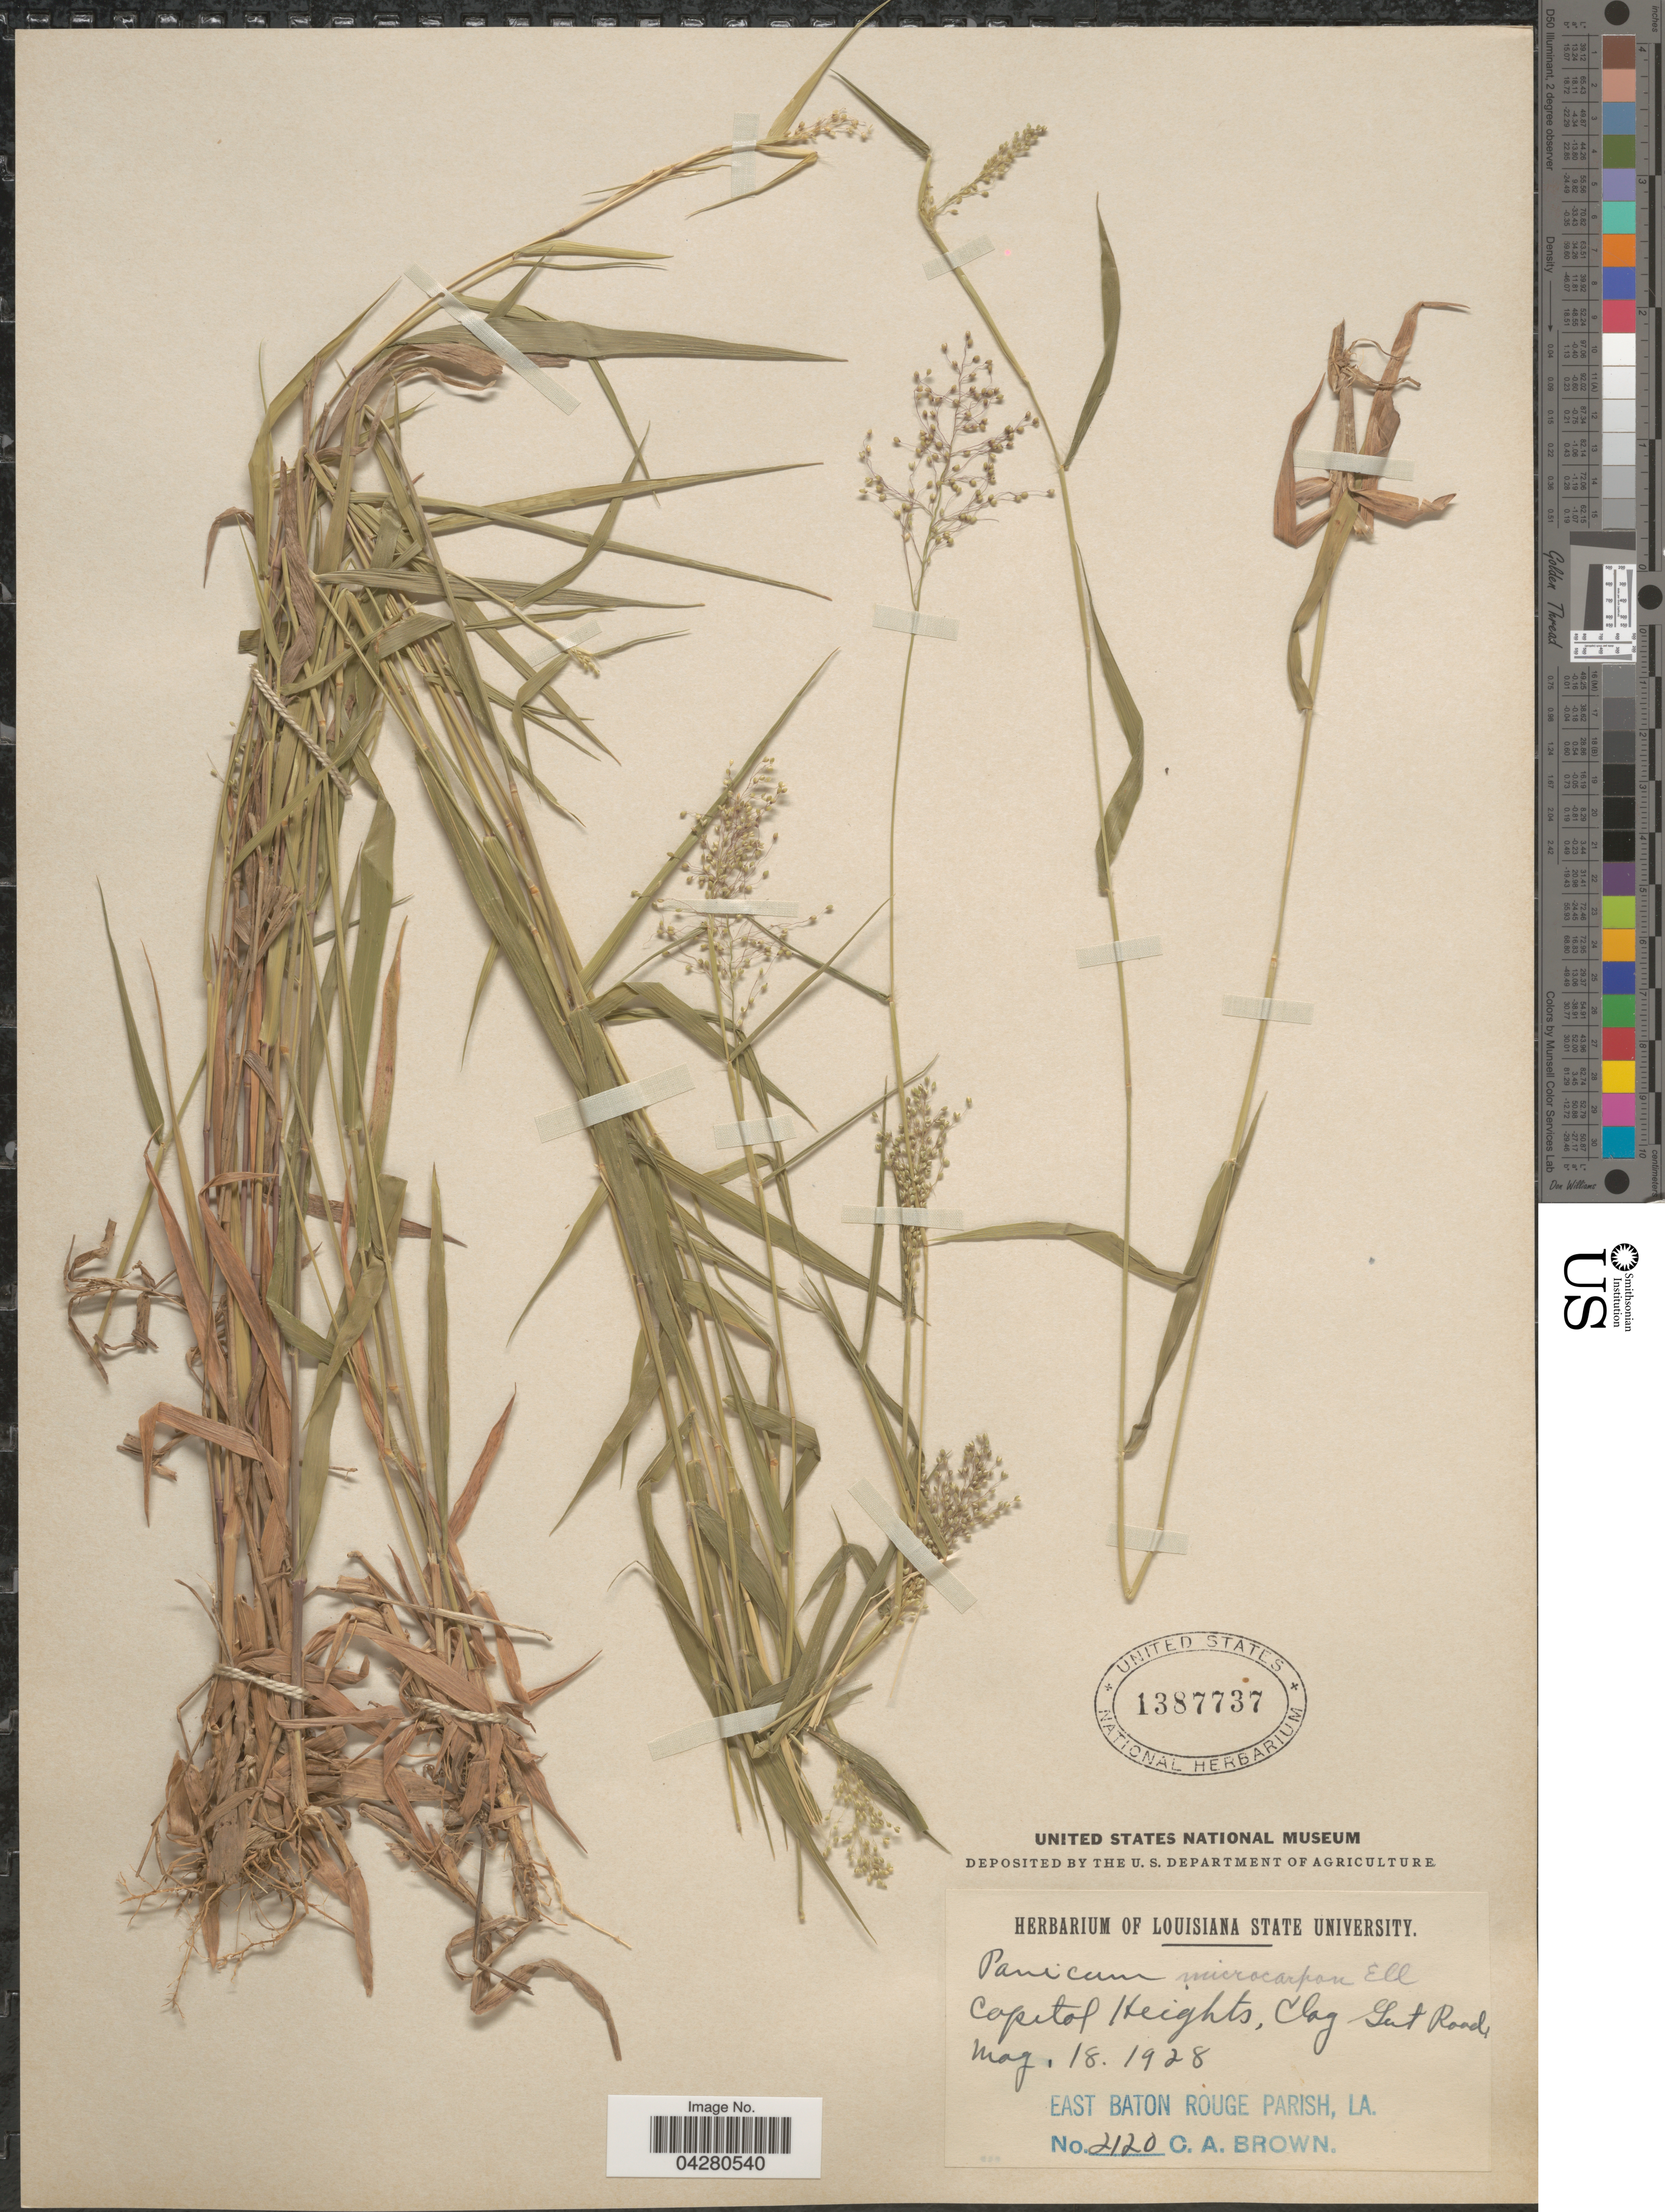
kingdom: Plantae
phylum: Tracheophyta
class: Liliopsida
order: Poales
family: Poaceae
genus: Dichanthelium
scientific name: Dichanthelium dichotomum var. dichotomum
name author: (L.) Gould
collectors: C. A. Brown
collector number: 2120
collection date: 1928-05-18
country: United States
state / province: Louisiana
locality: Capital Heights, Clay Gut Road. East Baton Rouge Parish.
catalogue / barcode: US 1387737